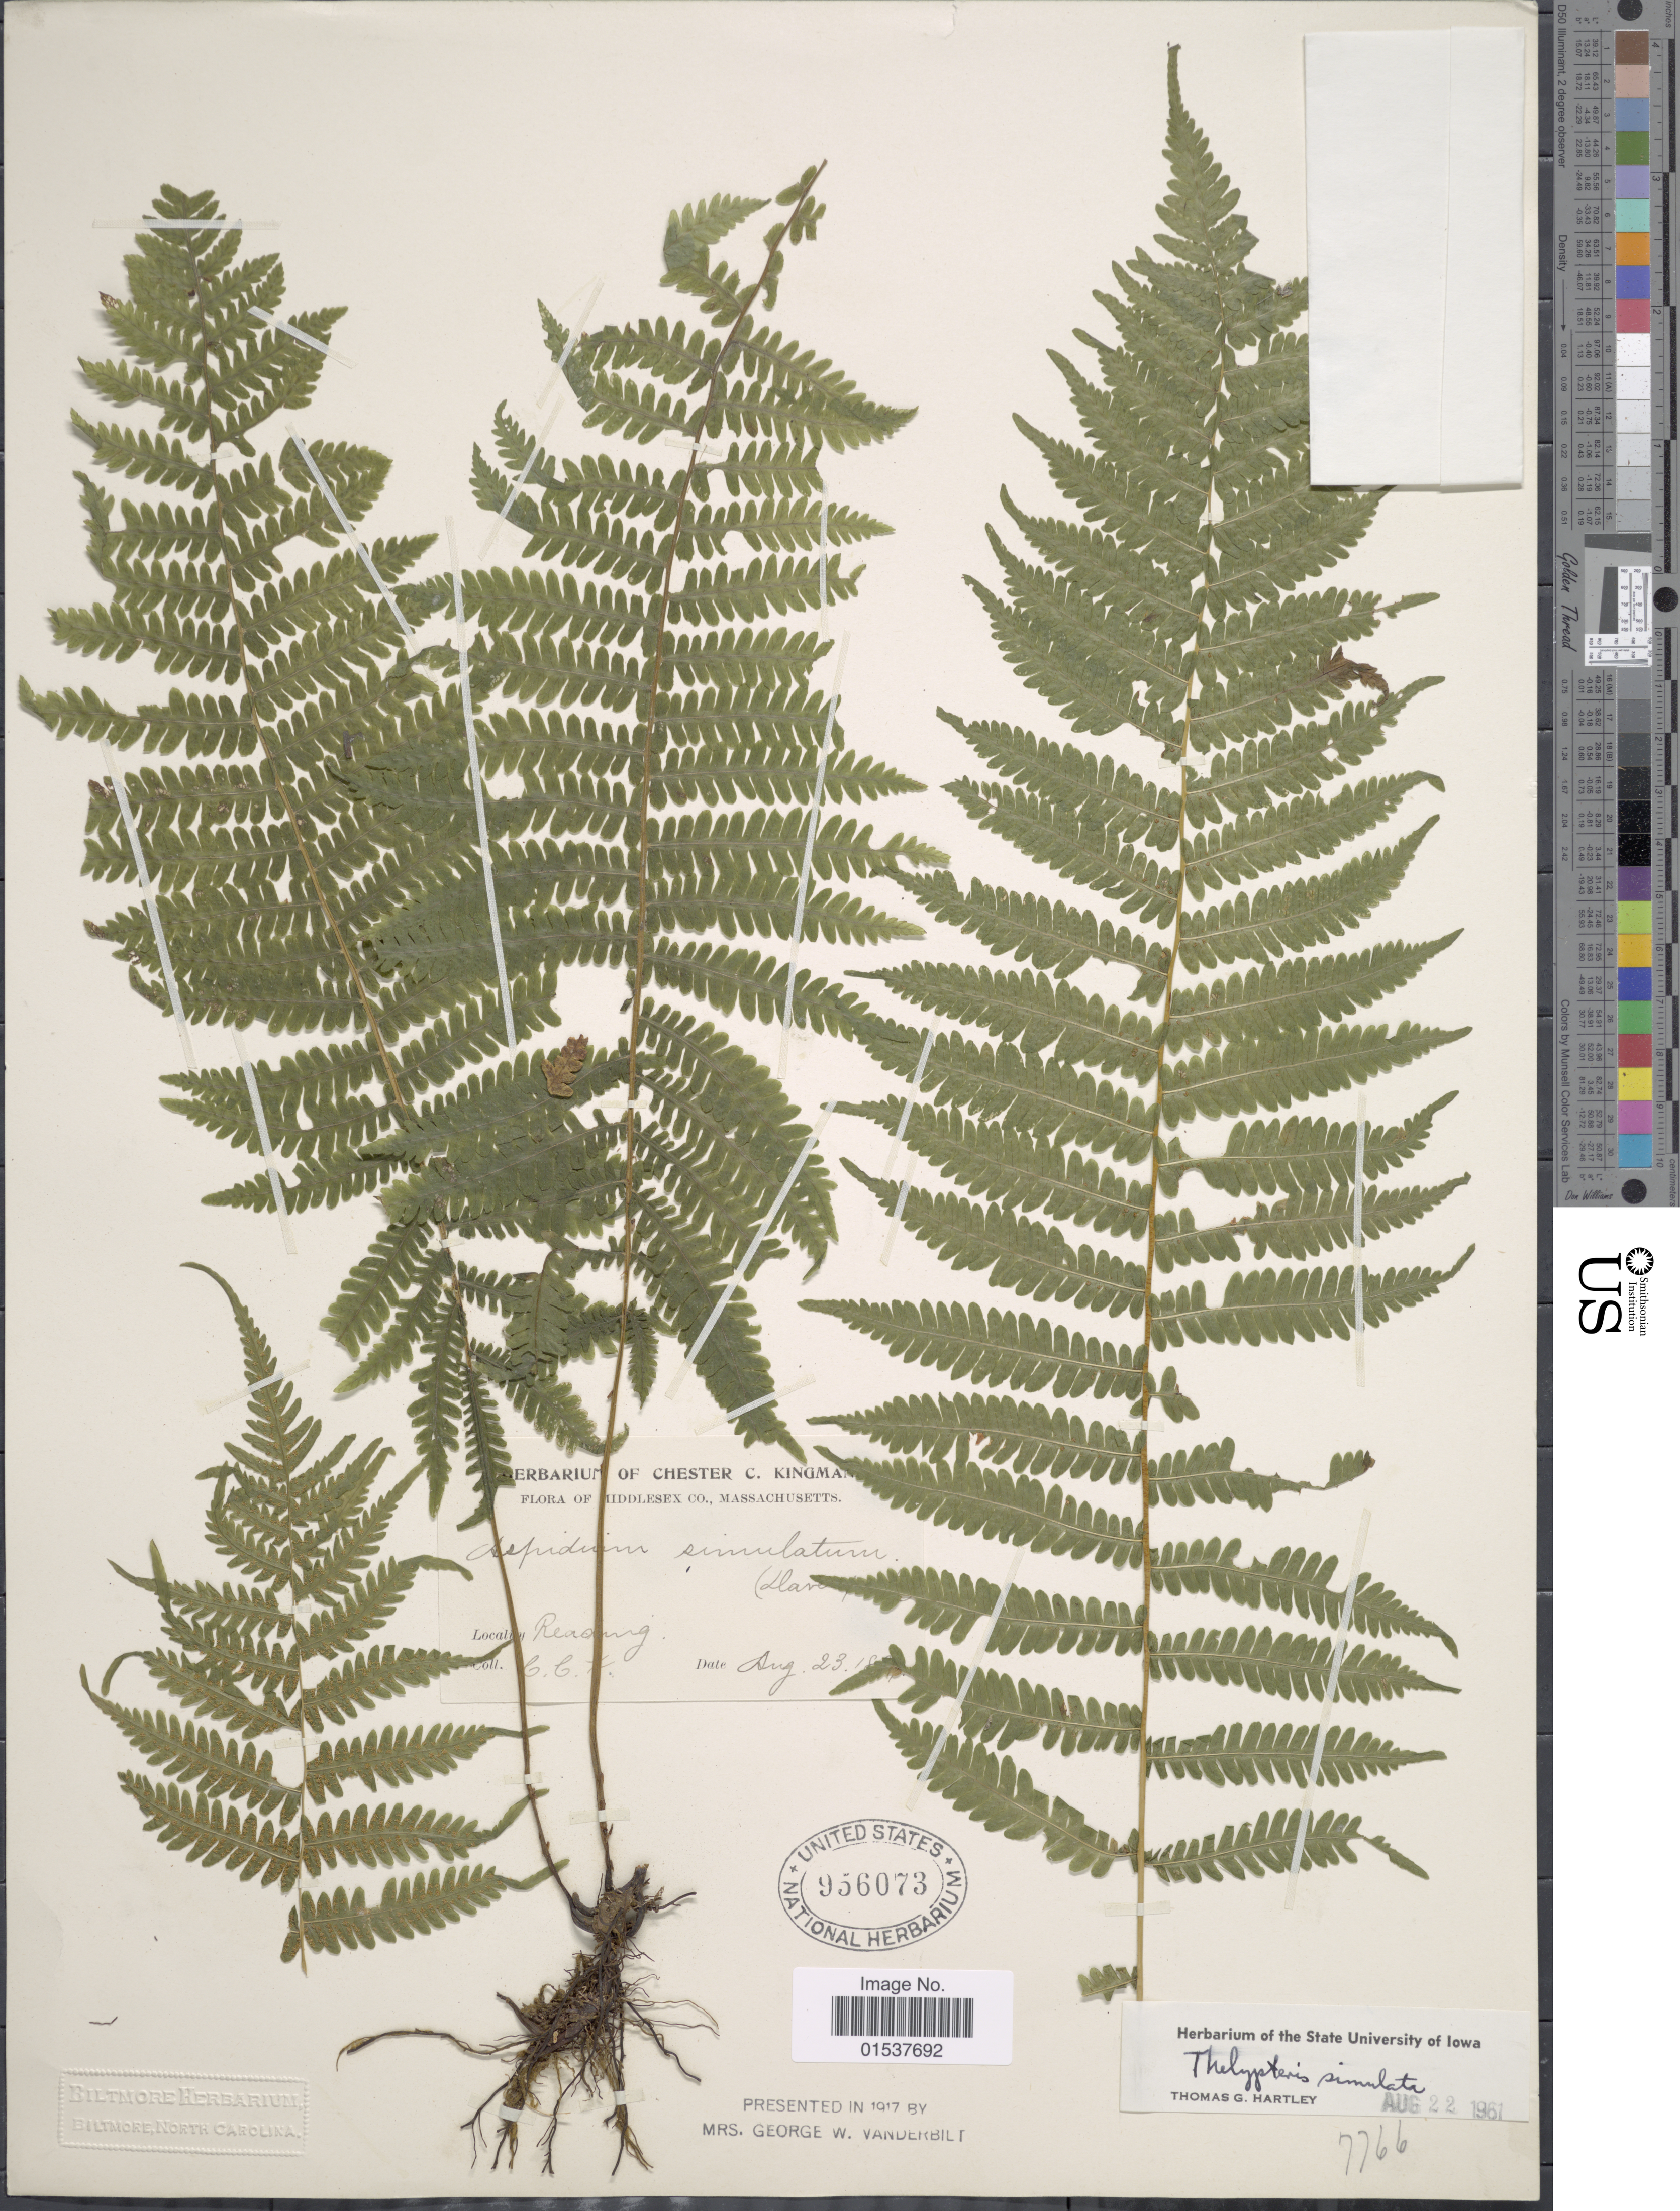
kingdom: Plantae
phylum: Tracheophyta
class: Polypodiopsida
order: Polypodiales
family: Thelypteridaceae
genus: Parathelypteris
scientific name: Parathelypteris simulata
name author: (Davenp.) Holttum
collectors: C. Kingman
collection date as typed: Transcribed d/m/y: 23/8/18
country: United States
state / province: Massachusetts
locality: Middlesex Co., Reading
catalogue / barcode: US 956073